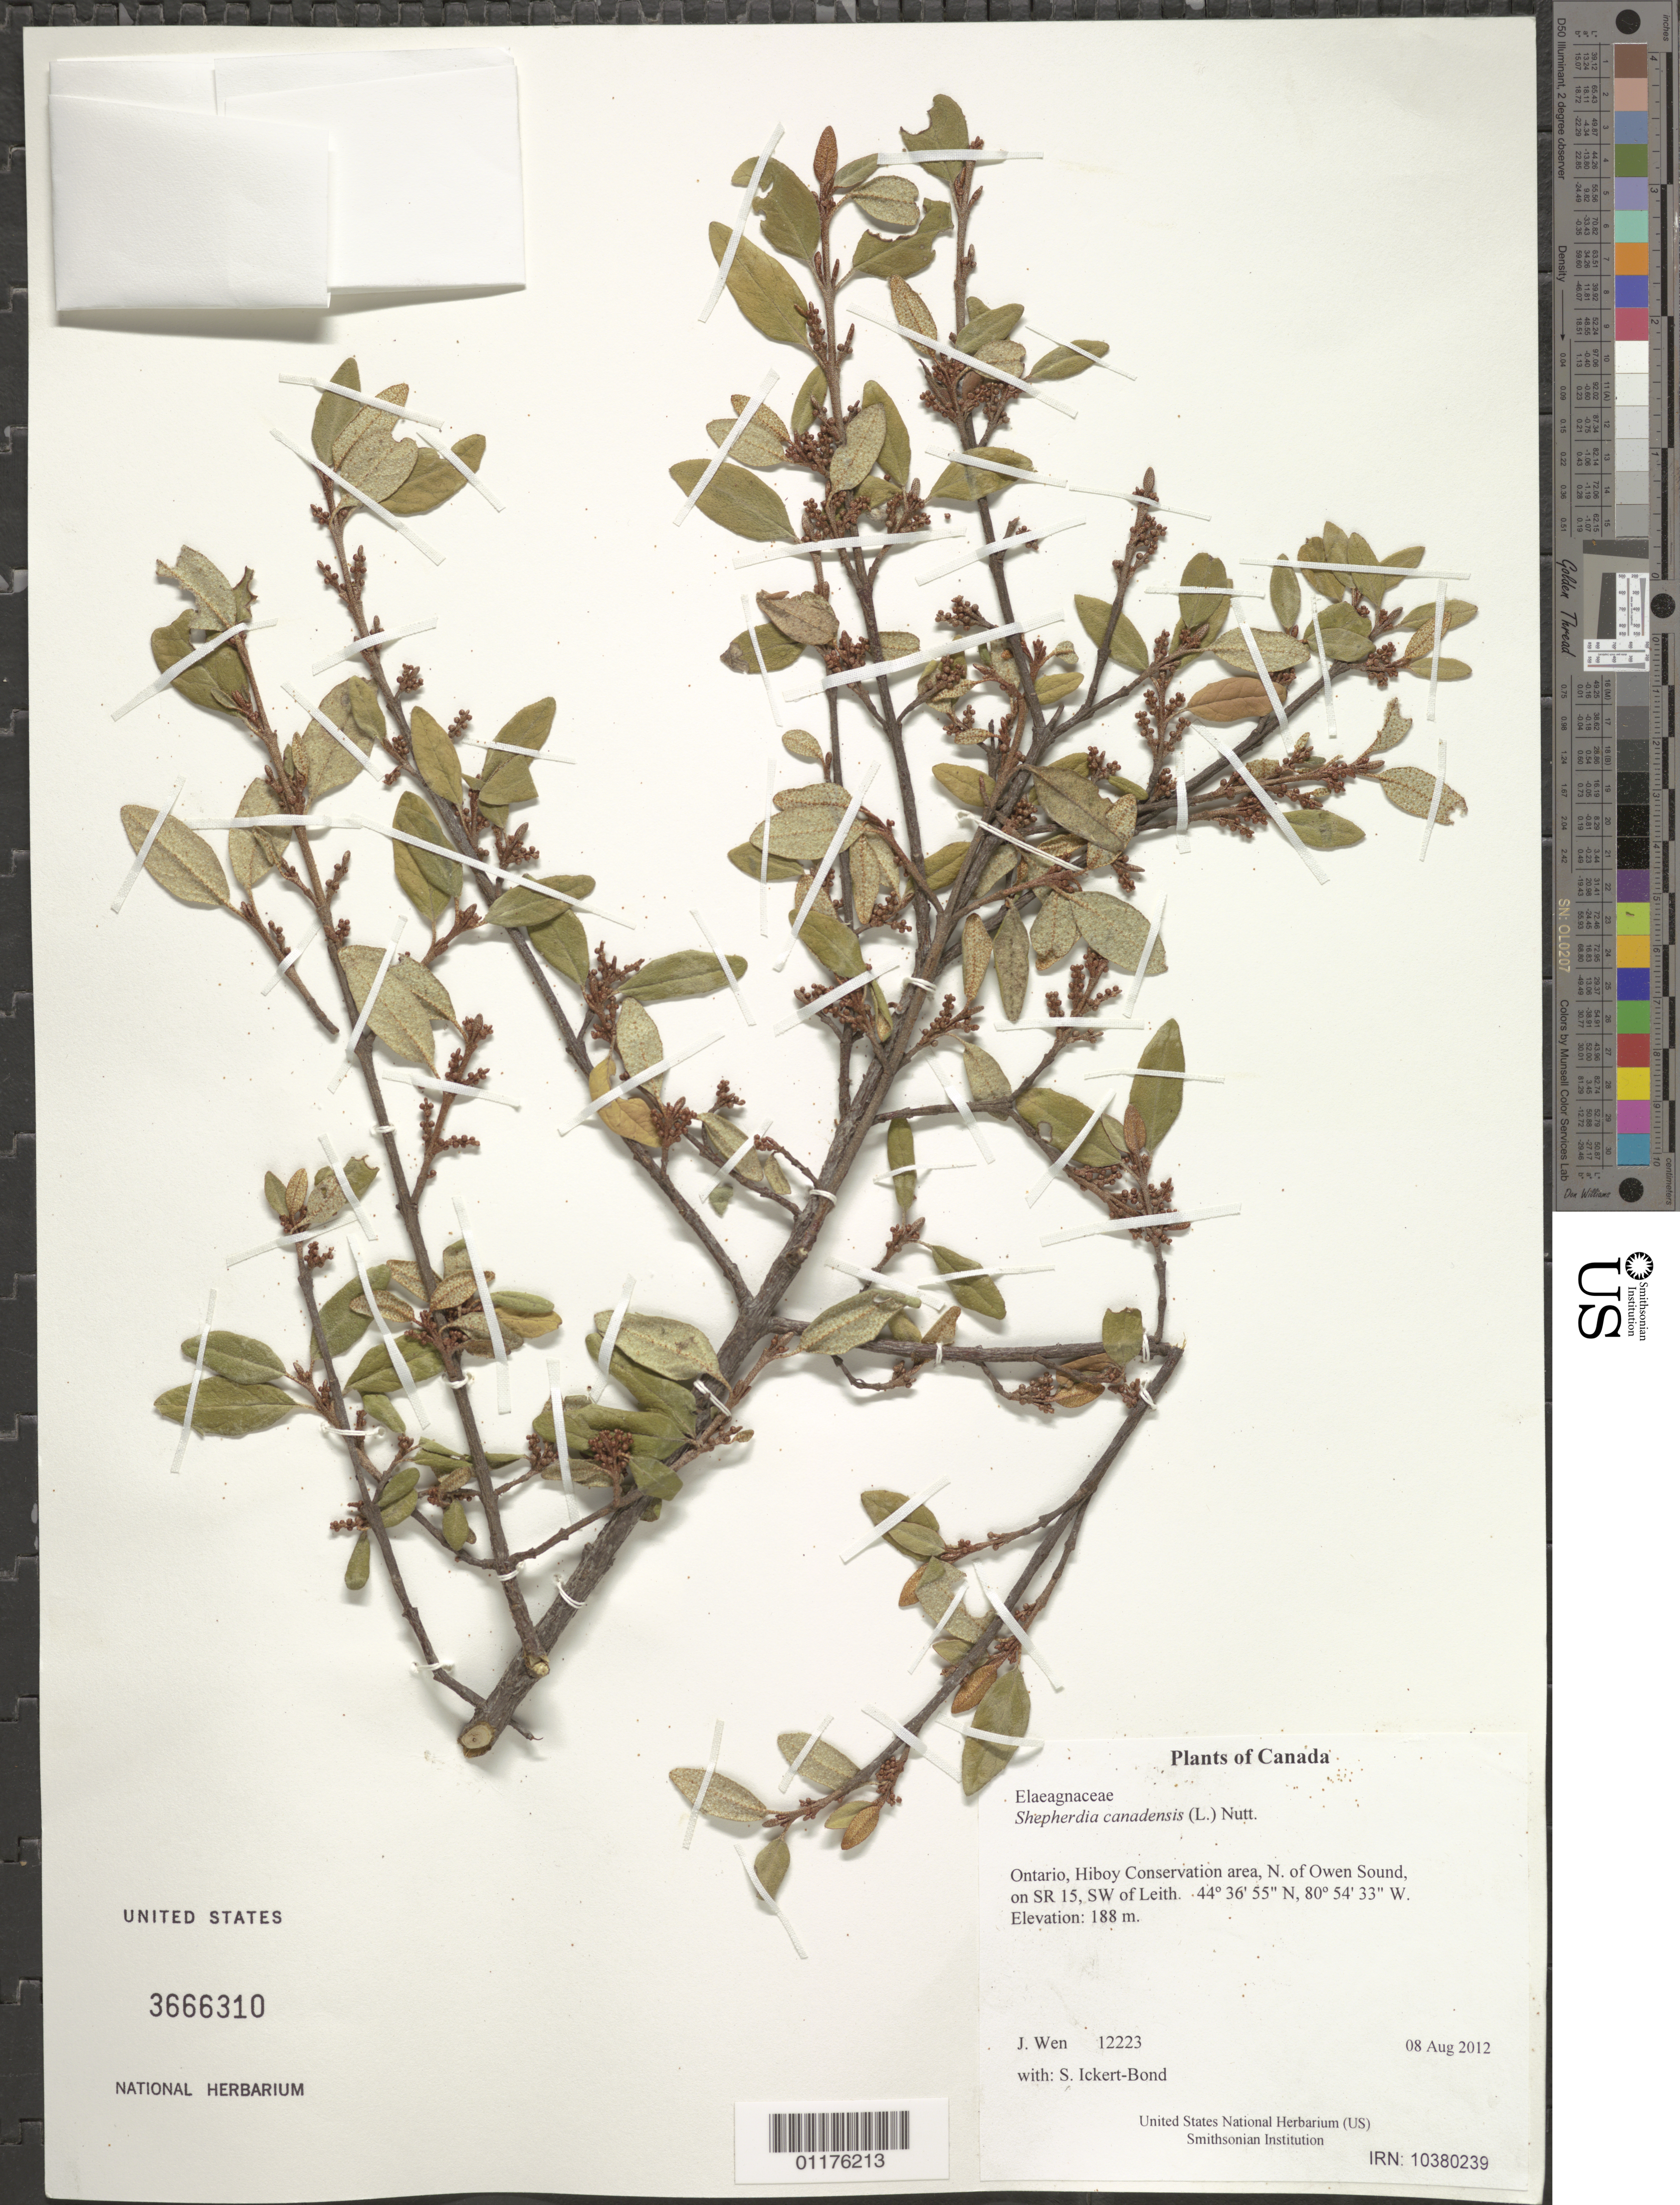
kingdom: Plantae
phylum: Tracheophyta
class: Magnoliopsida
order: Rosales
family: Elaeagnaceae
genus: Shepherdia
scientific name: Shepherdia canadensis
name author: (L.) Nutt.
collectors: J. Wen & S. Ickert-Bond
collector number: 12223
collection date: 2012-08-08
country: Canada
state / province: Ontario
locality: Hiboy Conservation area, N. of Owen Sound, on SR 15, SW of Leith.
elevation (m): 188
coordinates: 44 36.910 N, 80 54.544 W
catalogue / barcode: US 3666310